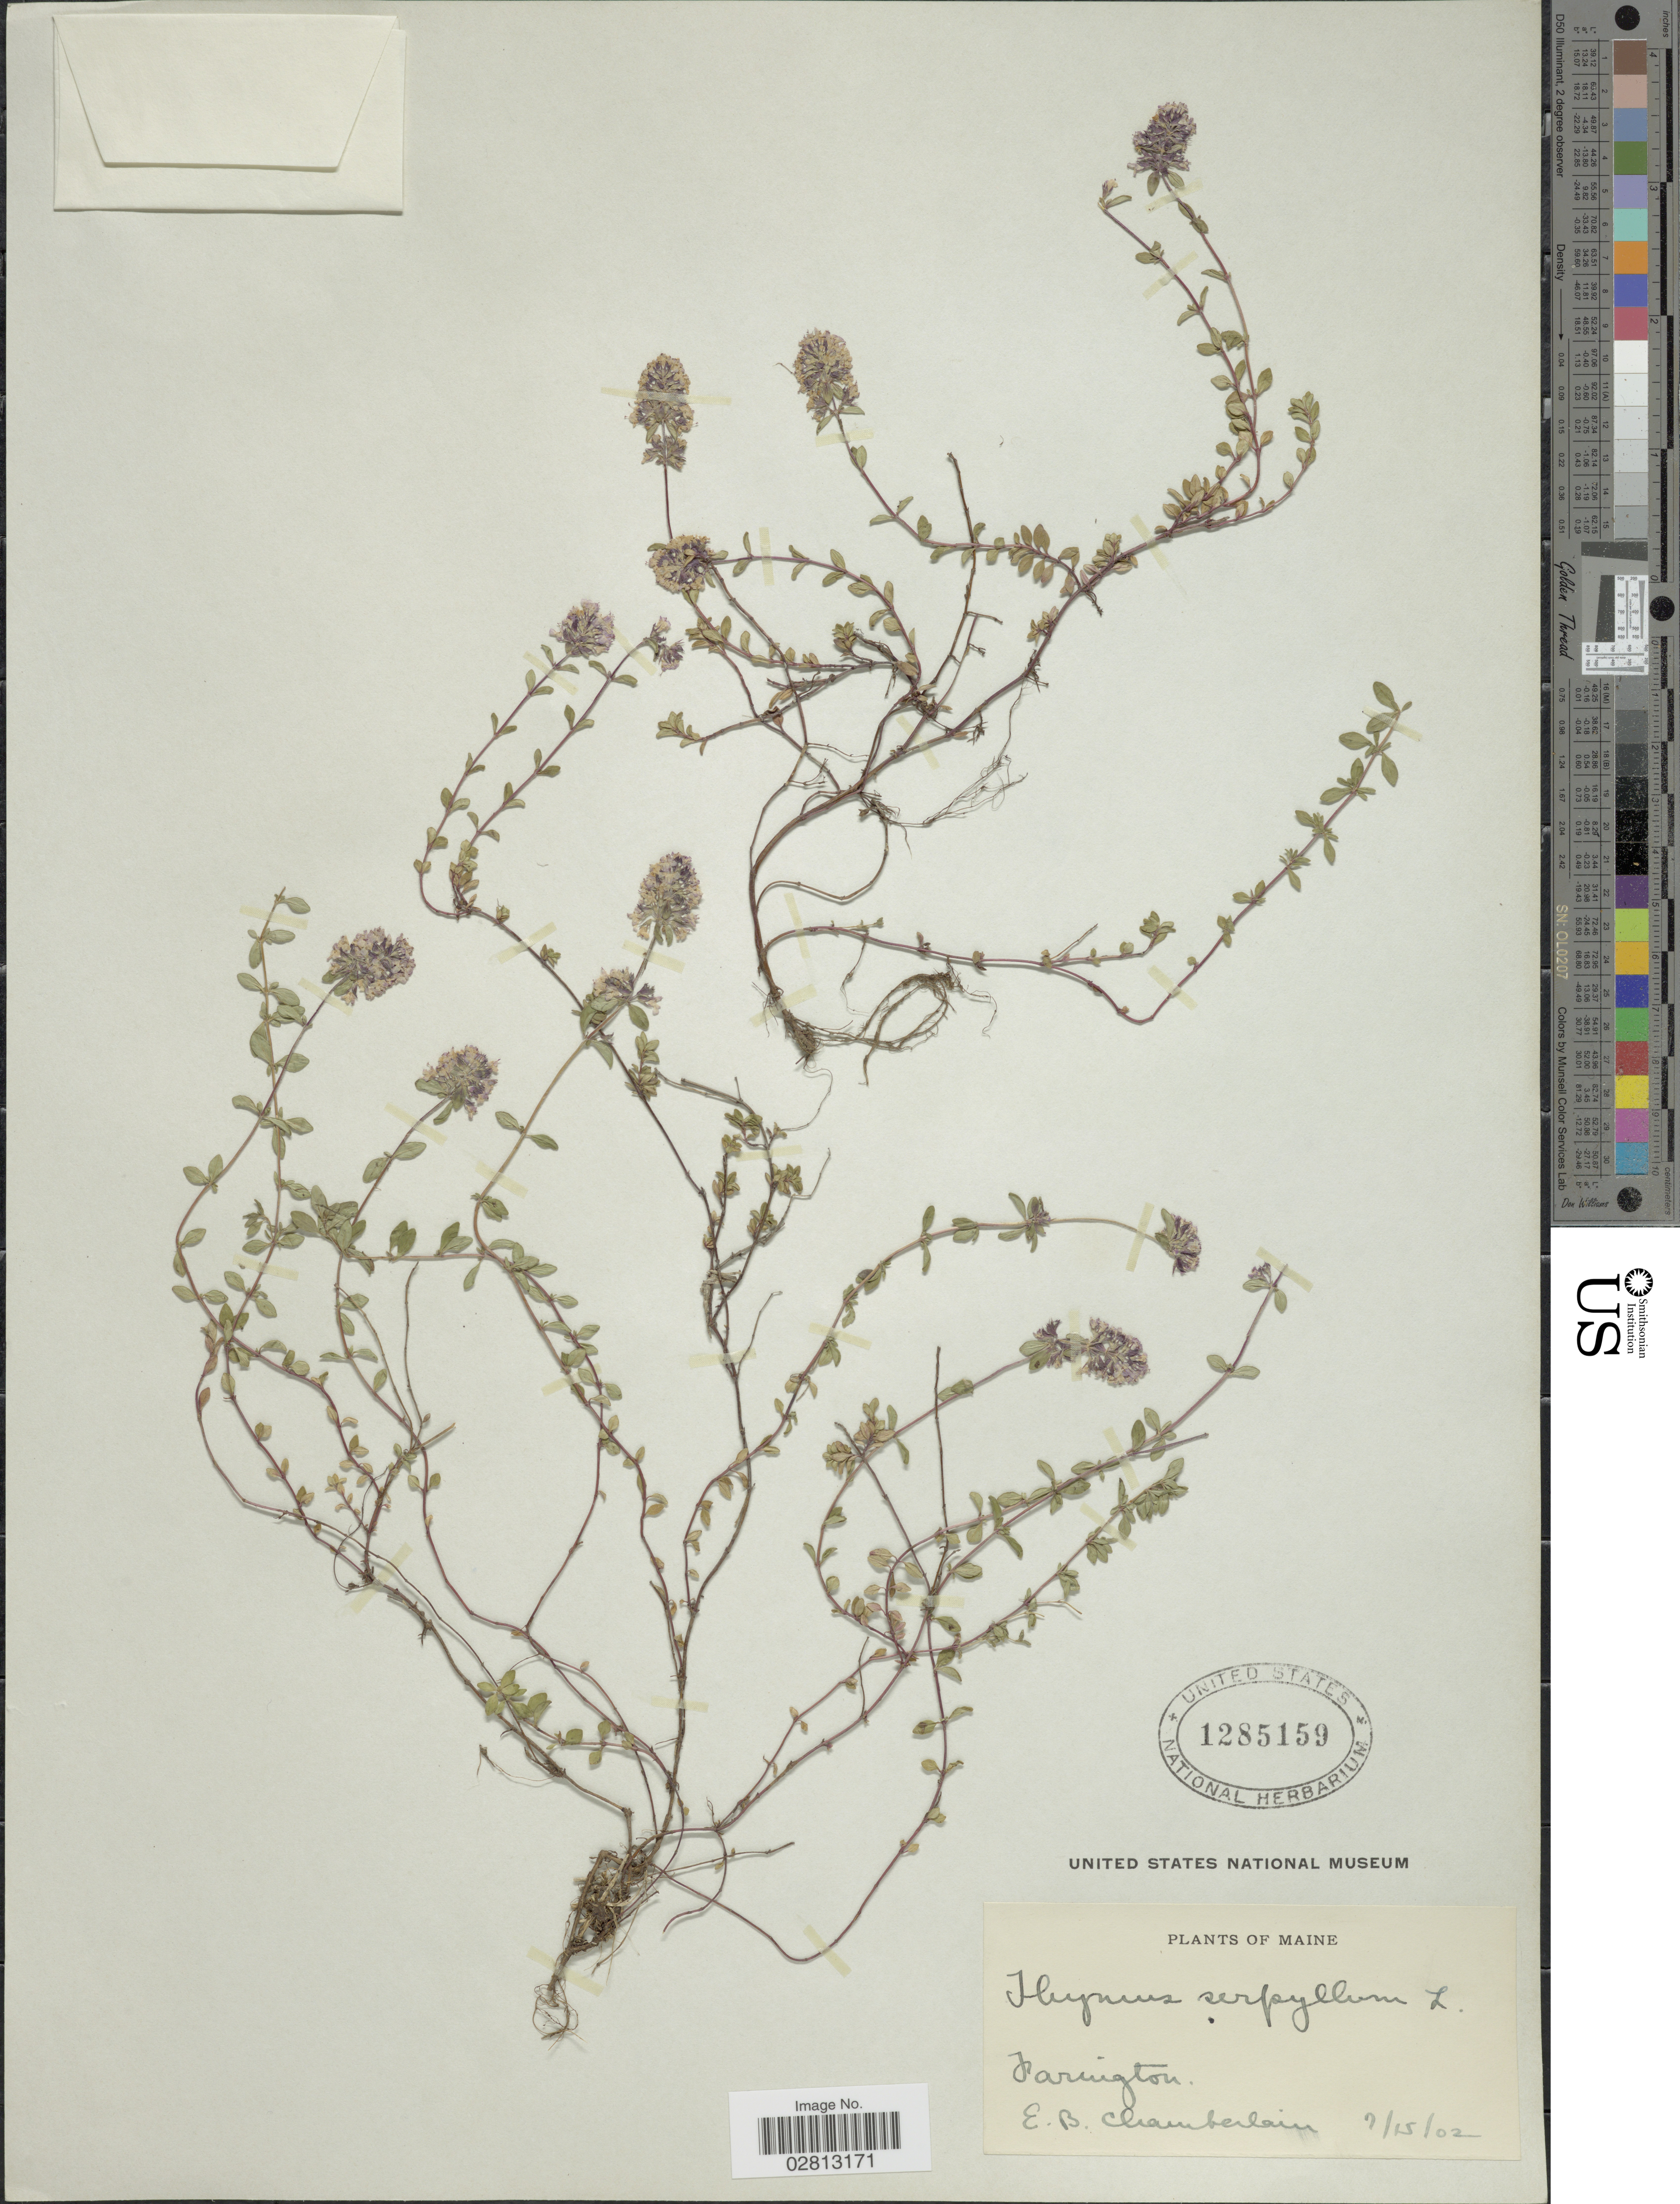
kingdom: Plantae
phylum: Tracheophyta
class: Magnoliopsida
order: Lamiales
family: Lamiaceae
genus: Thymus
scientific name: Thymus serpyllum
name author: L.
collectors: E. Chamberlain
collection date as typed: Transcribed d/m/y: 15/7/2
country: United States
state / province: Maine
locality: Farmington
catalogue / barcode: US 1285159